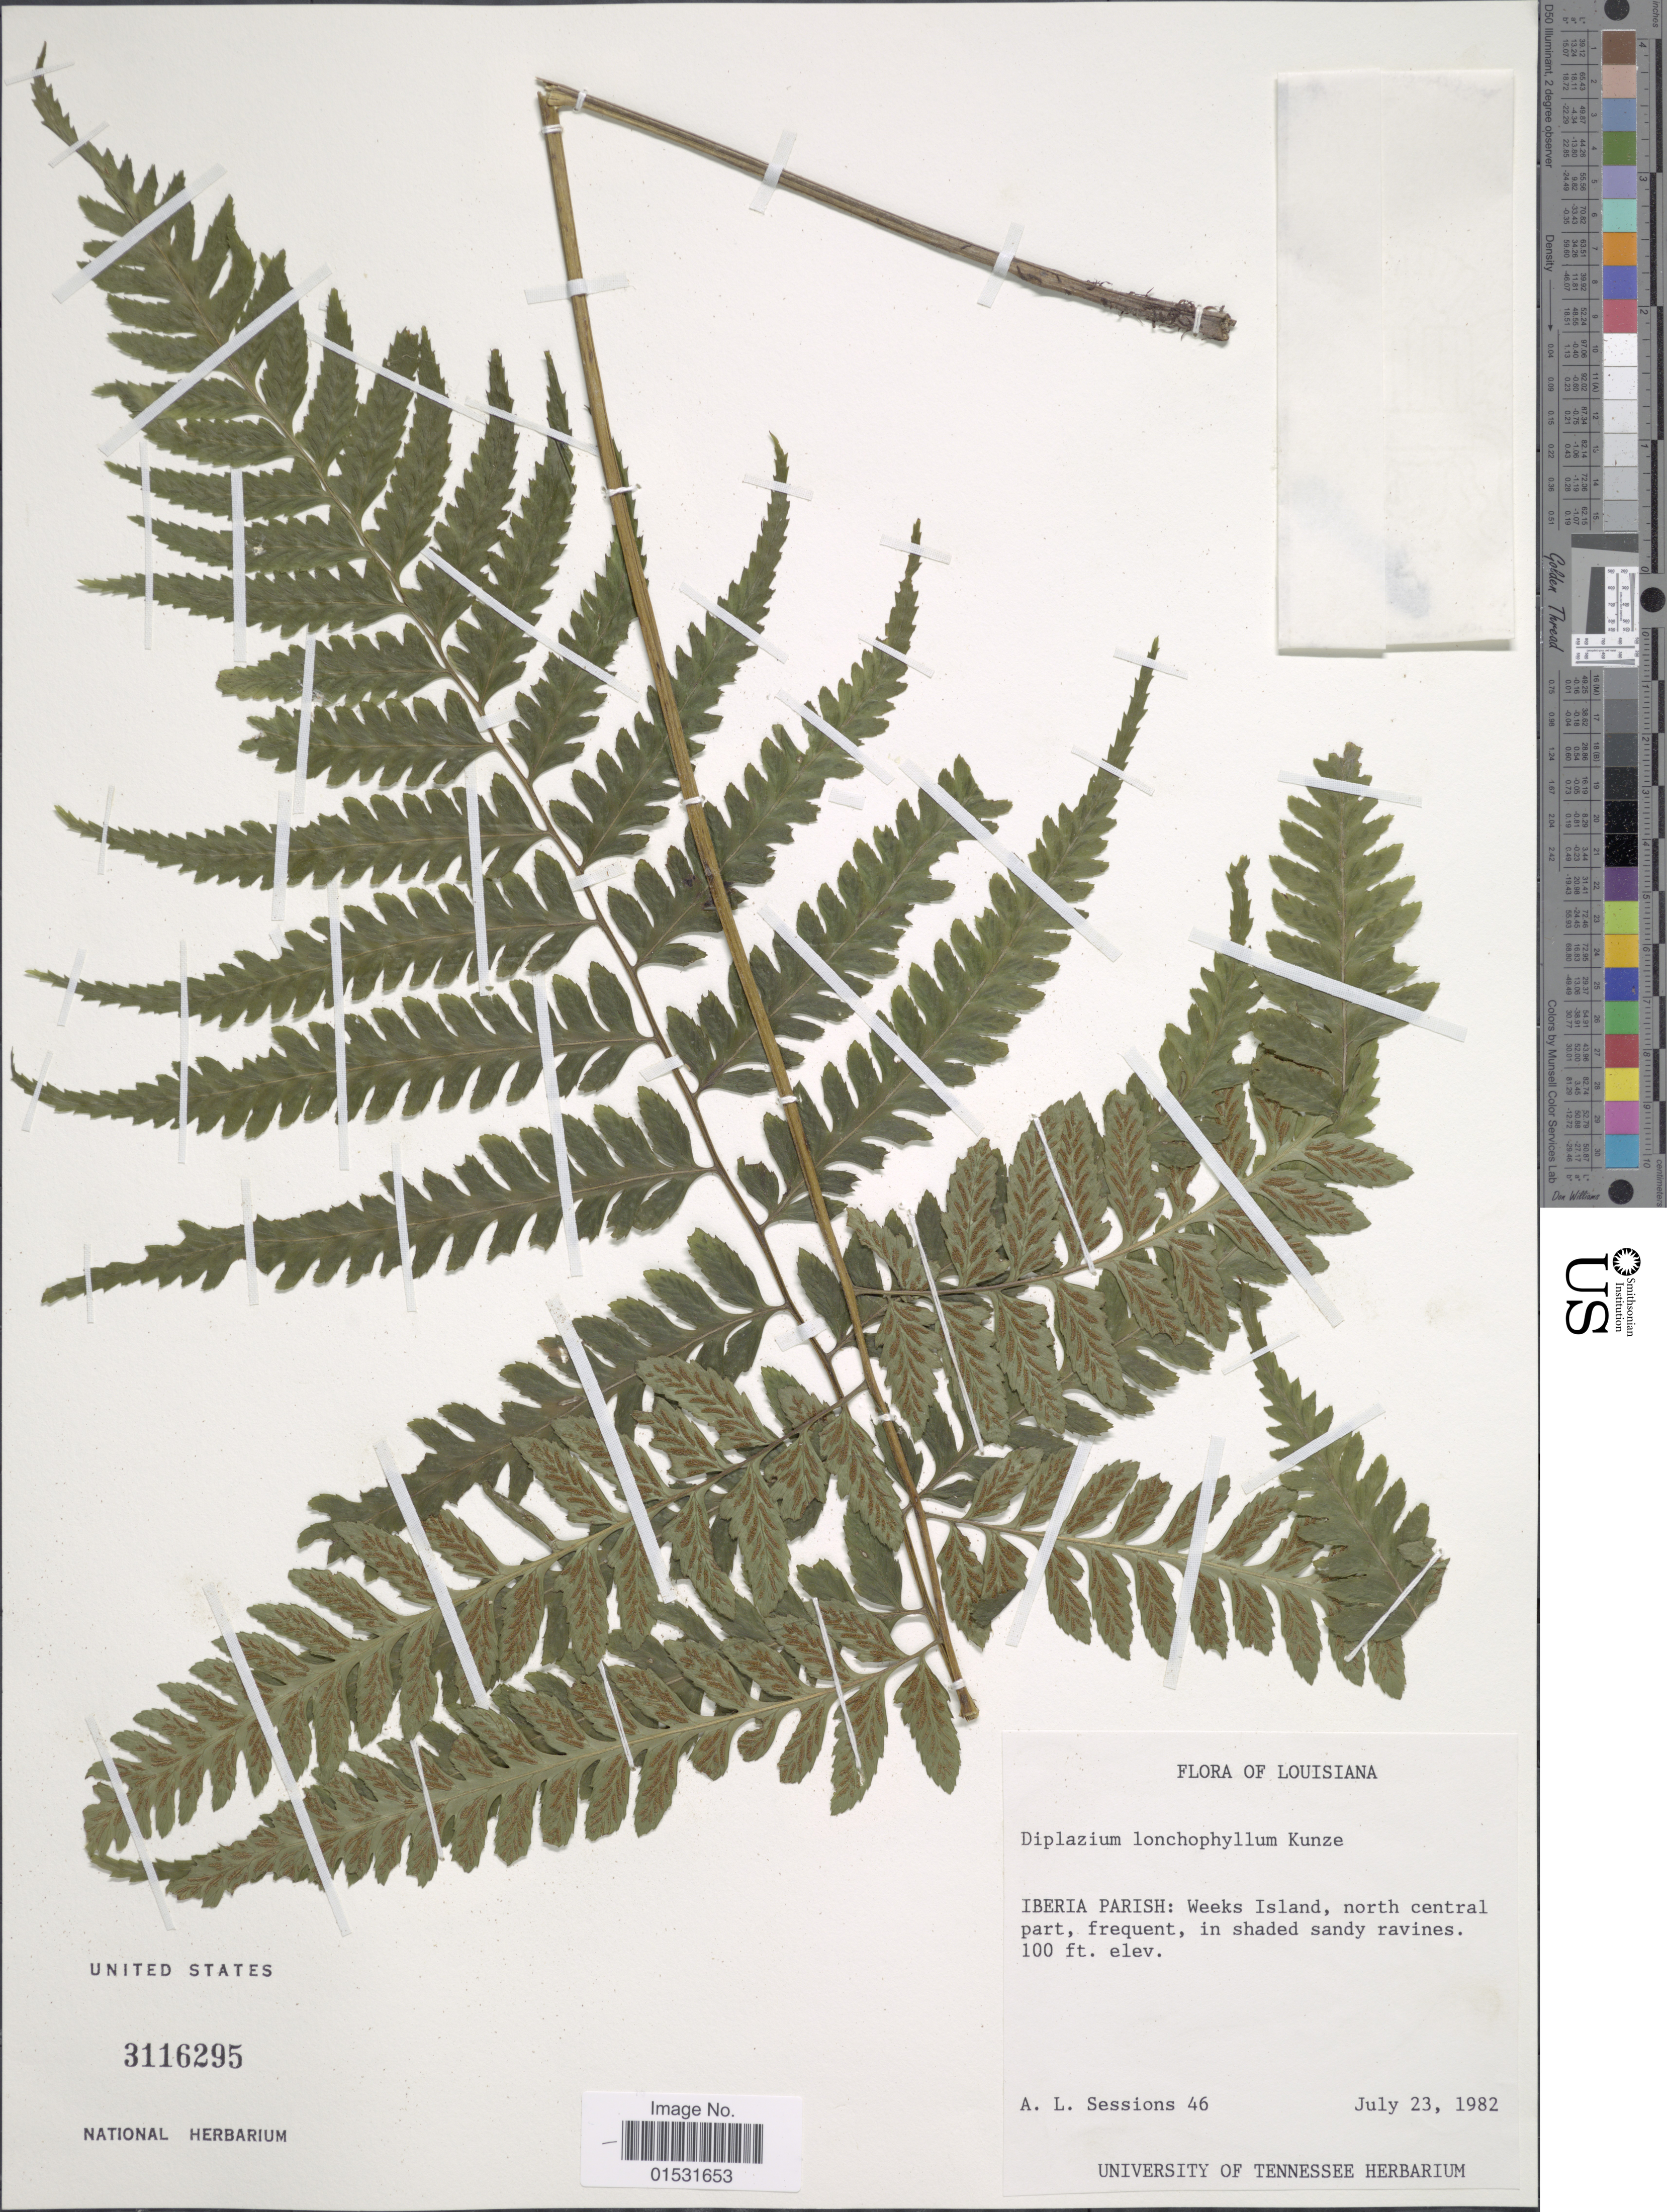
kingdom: Plantae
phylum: Tracheophyta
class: Polypodiopsida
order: Polypodiales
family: Athyriaceae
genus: Diplazium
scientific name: Diplazium lonchophyllum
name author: Kunze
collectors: A. Sessions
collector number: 46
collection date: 1982-07-23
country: United States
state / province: Louisiana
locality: Iberia Parish: Weeks Island, north central part.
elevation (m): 30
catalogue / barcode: US 3116295